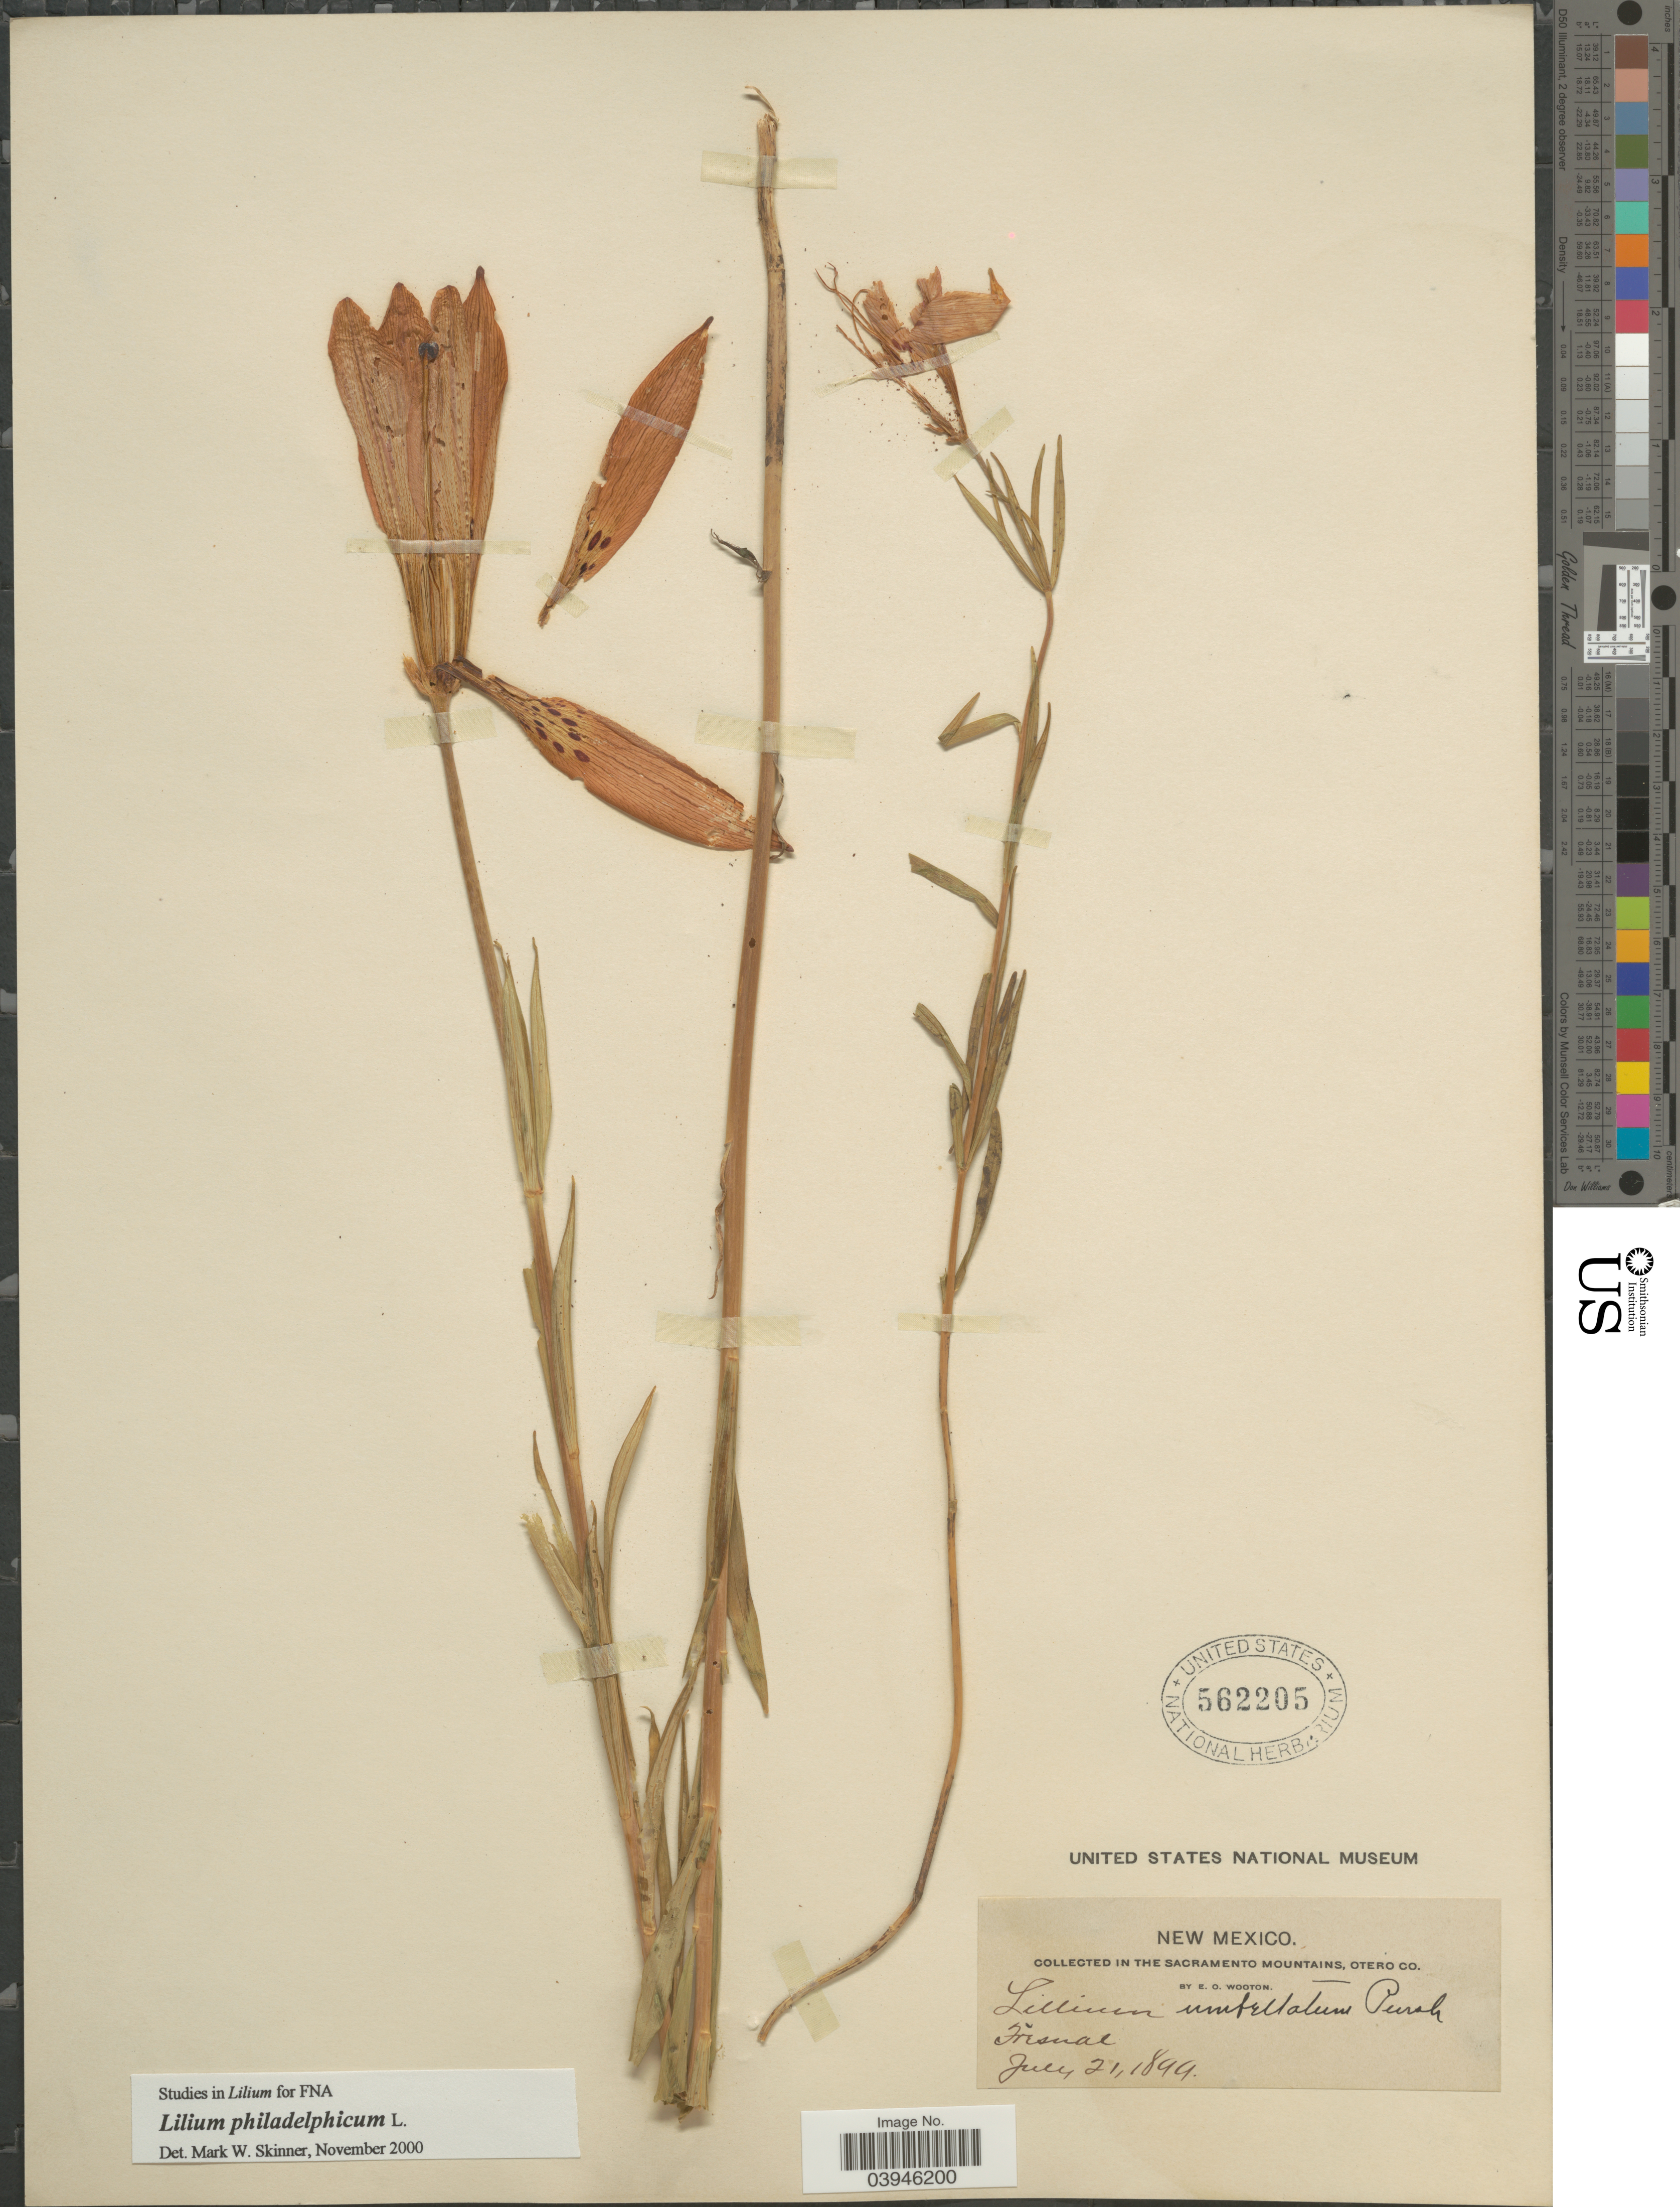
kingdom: Plantae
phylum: Tracheophyta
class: Liliopsida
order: Liliales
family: Liliaceae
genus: Lilium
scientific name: Lilium philadelphicum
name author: L.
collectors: E. O. Wooton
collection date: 1899-07-21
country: United States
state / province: New Mexico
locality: In the Sacramento Mountains, Otero Co. Fresnal.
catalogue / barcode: US 562205